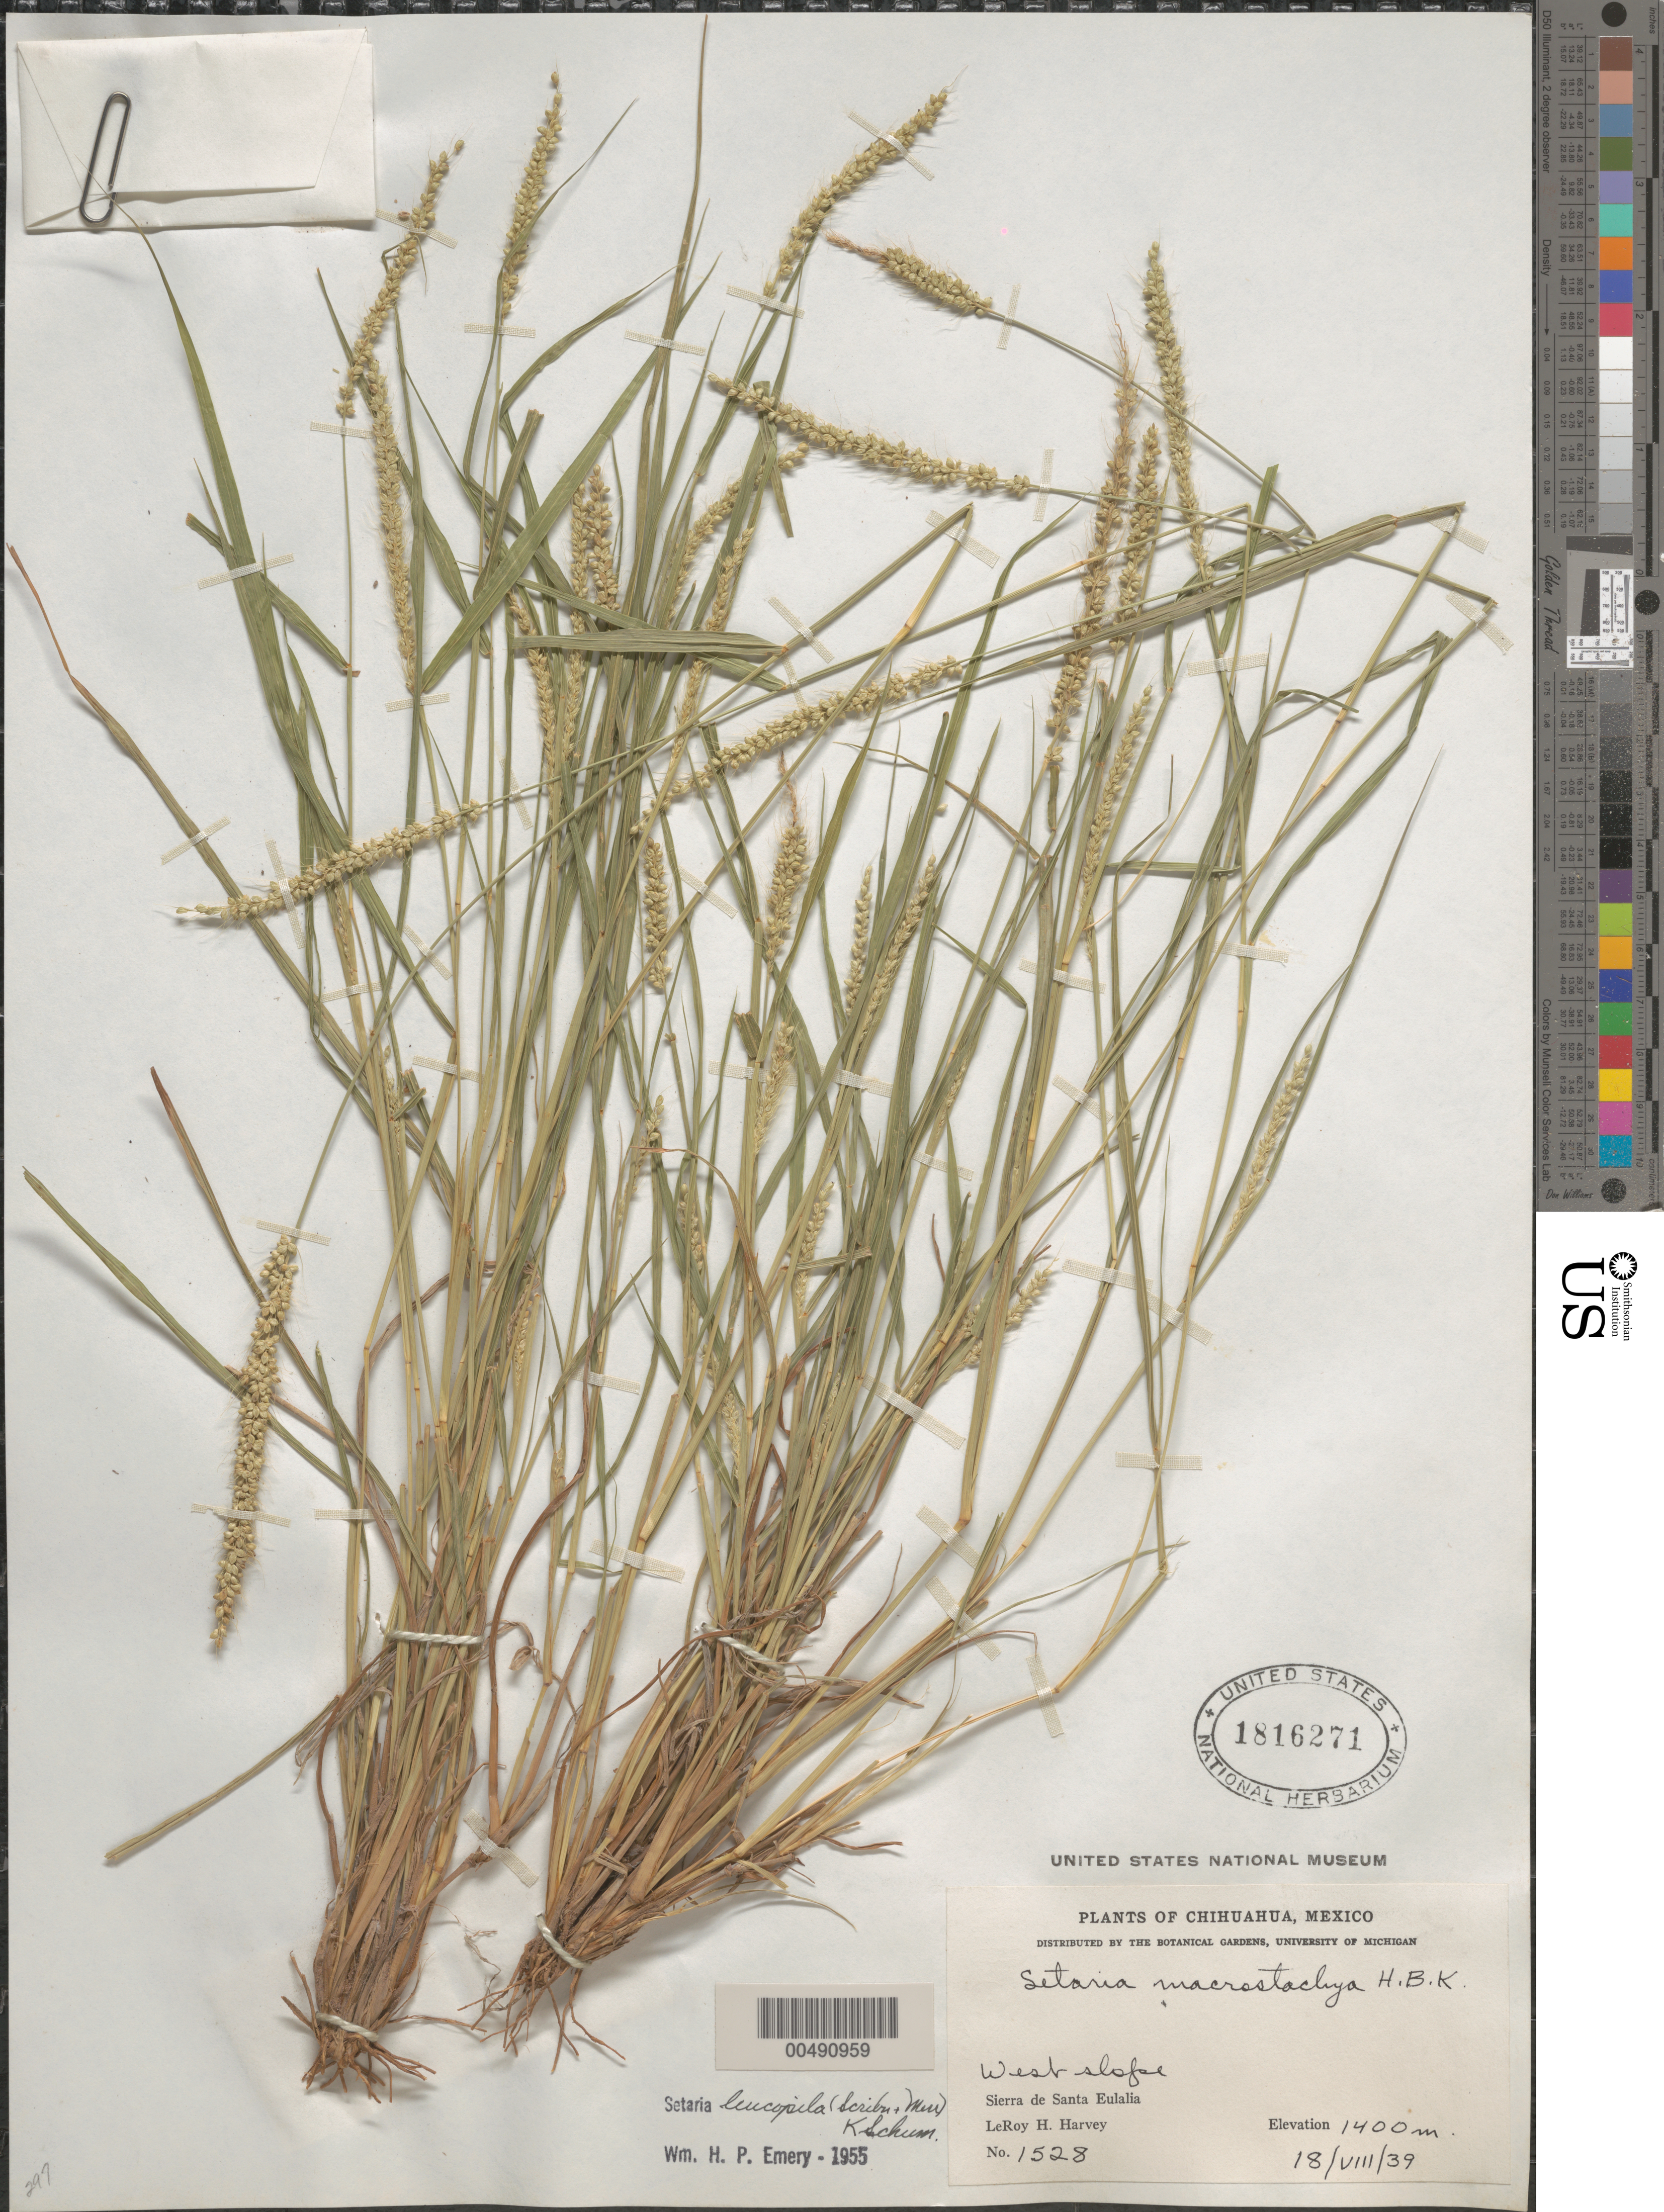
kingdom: Plantae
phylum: Tracheophyta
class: Liliopsida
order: Poales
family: Poaceae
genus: Setaria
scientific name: Setaria leucopila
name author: (Scribn. & Merr.) K. Schum.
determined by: Emery, W. H. P.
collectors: L. H. Harvey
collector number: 1528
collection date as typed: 18 Aug 1939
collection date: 1939-08-18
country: Mexico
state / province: Chihuahua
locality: W slope, Sierra de Santa Eulalia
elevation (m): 1400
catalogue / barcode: US 1816271